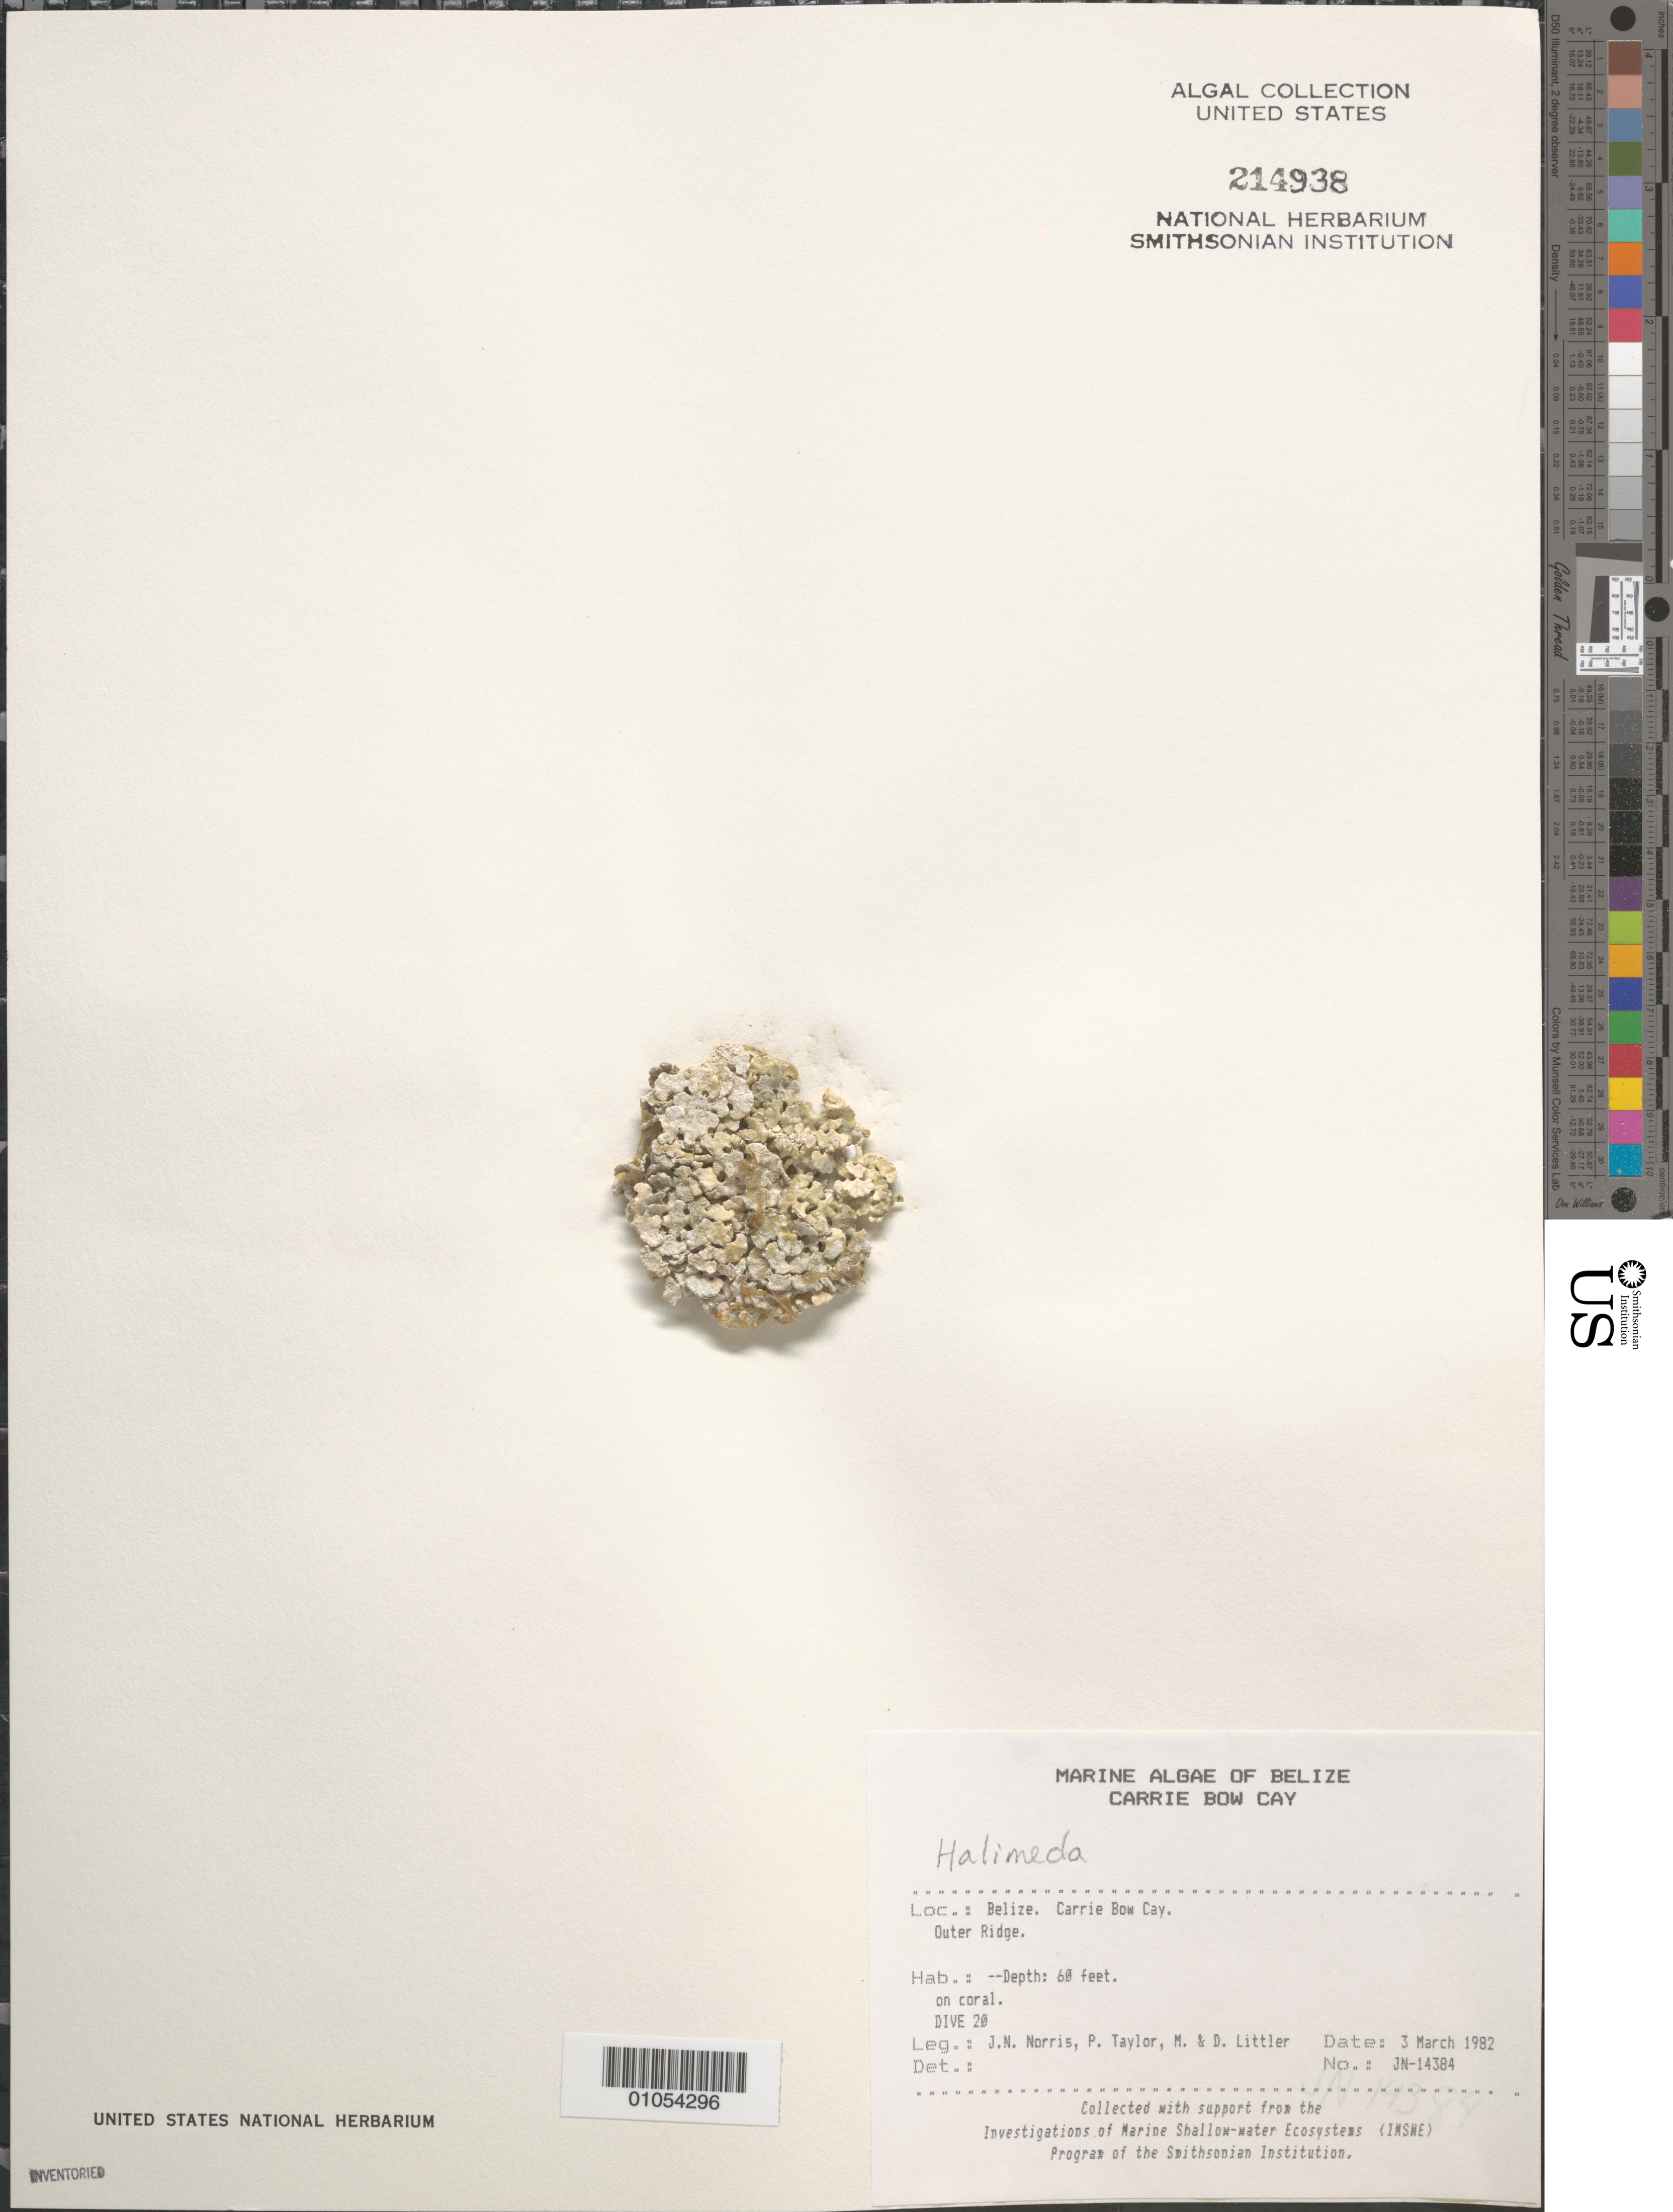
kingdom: Plantae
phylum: Chlorophyta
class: Ulvophyceae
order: Bryopsidales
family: Halimedaceae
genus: Halimeda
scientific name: Halimeda sp.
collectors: J. N. Norris, P. R. Taylor, M. M. Littler & D. S. Littler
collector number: JN-14384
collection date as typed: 03 Mar 1982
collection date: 1982-03-03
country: Belize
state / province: Stann Creek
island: Carrie Bow Cay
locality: Outer ridge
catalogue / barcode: US 214938